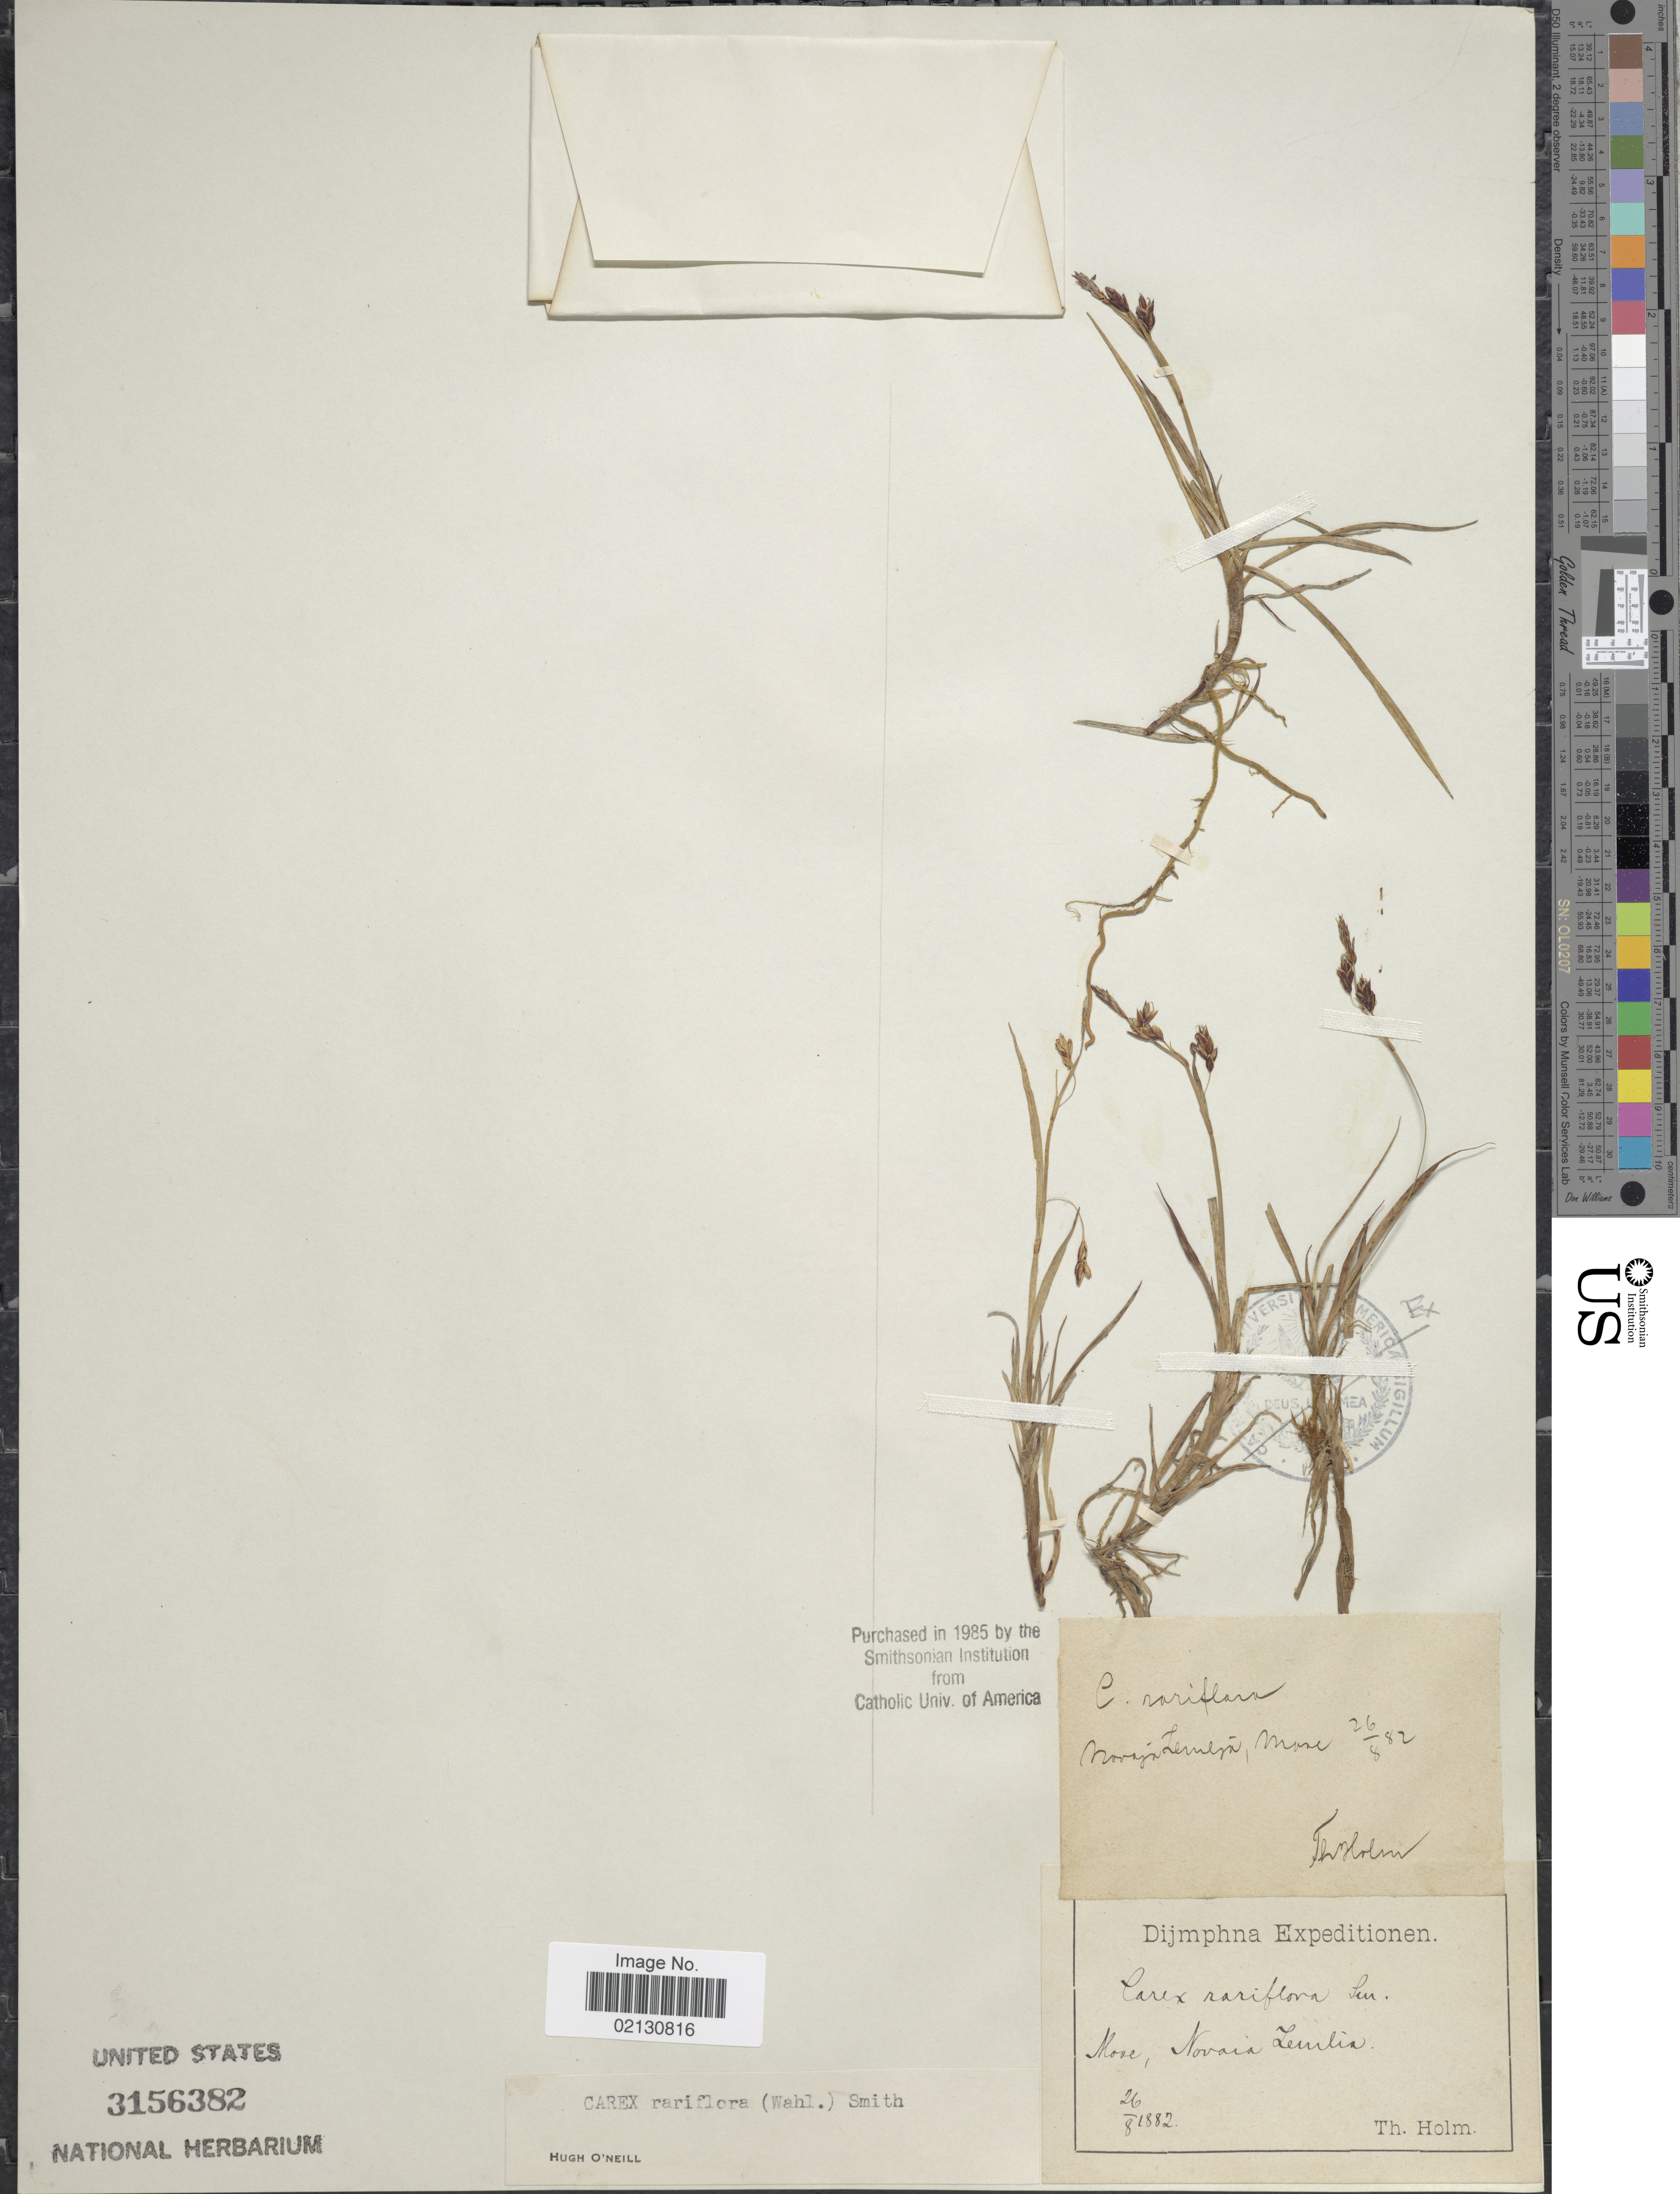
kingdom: Plantae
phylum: Tracheophyta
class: Liliopsida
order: Poales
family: Cyperaceae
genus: Carex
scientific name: Carex rariflora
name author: (Wahlenb.) Sm.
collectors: T. Holm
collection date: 1882-08-26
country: Russian Federation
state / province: Arkhangelsk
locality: Dijmphna. mose, Novaia Zemlia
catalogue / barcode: US 3156382